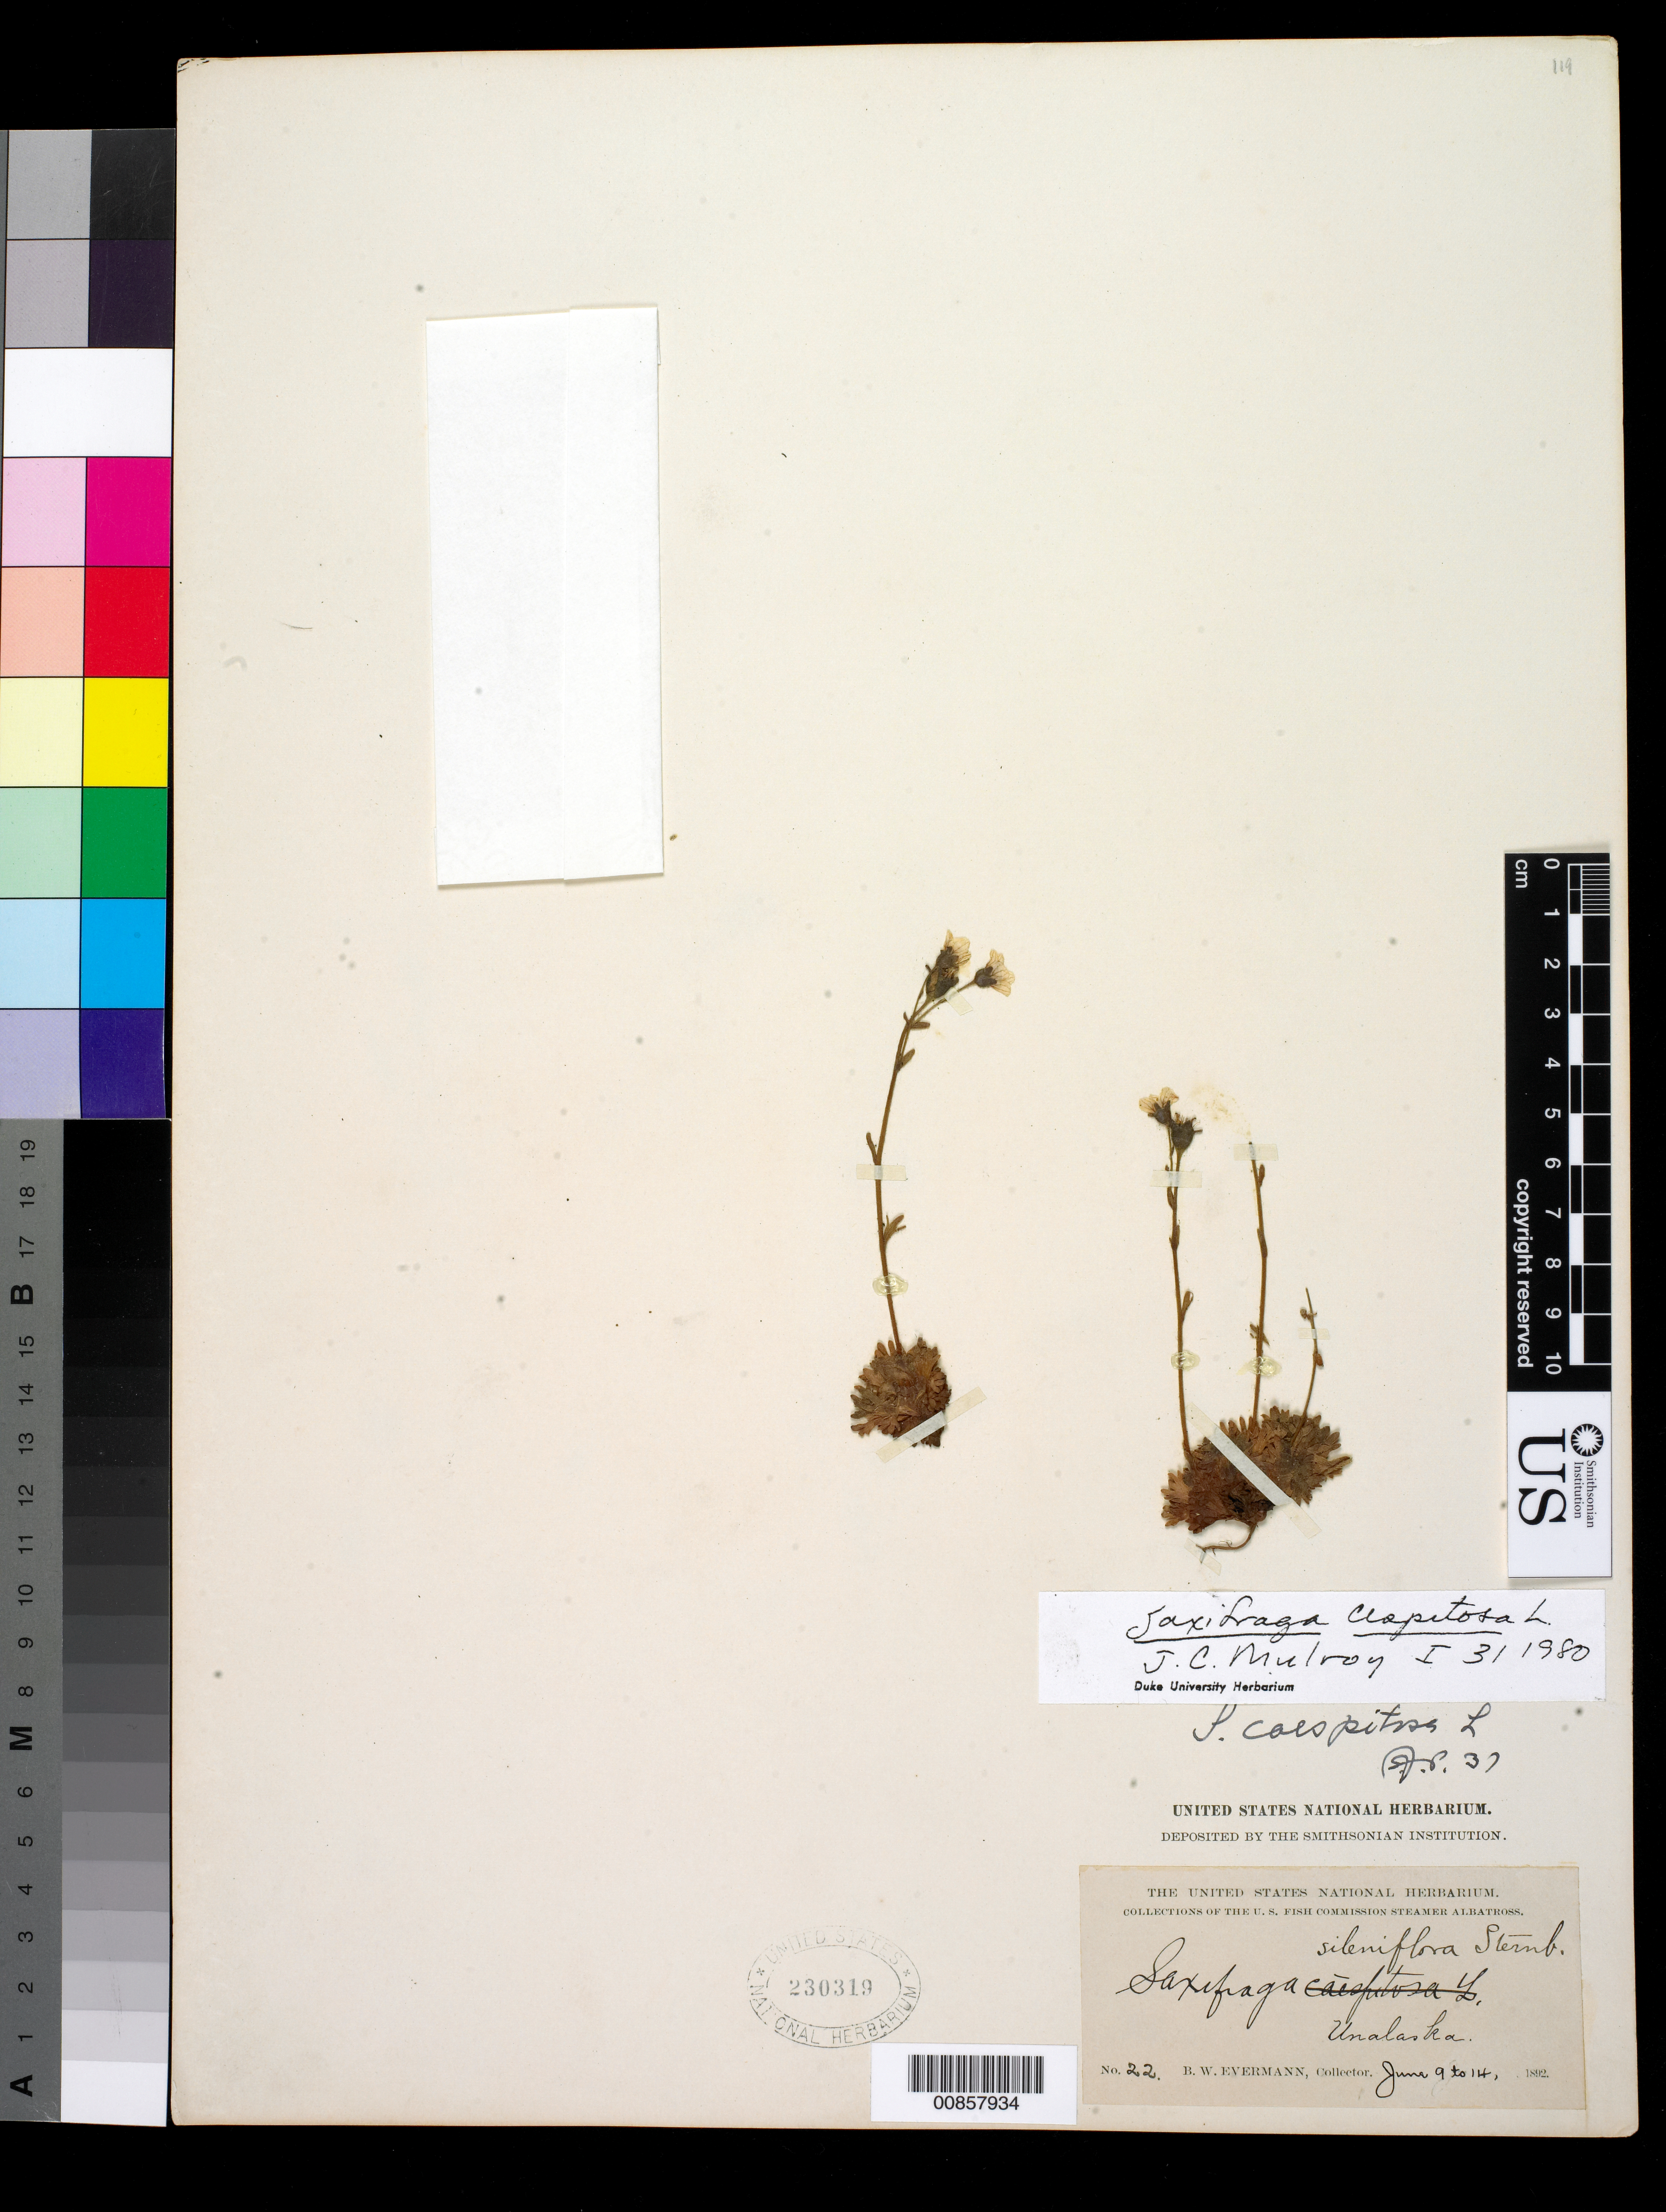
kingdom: Plantae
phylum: Tracheophyta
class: Magnoliopsida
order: Saxifragales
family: Saxifragaceae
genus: Saxifraga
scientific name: Saxifraga caespitosa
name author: L.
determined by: Mulroy, J. C.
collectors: B. W. Evermann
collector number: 22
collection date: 1892-06-09/1892-06-14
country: United States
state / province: Alaska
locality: Unalaska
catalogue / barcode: US 230319